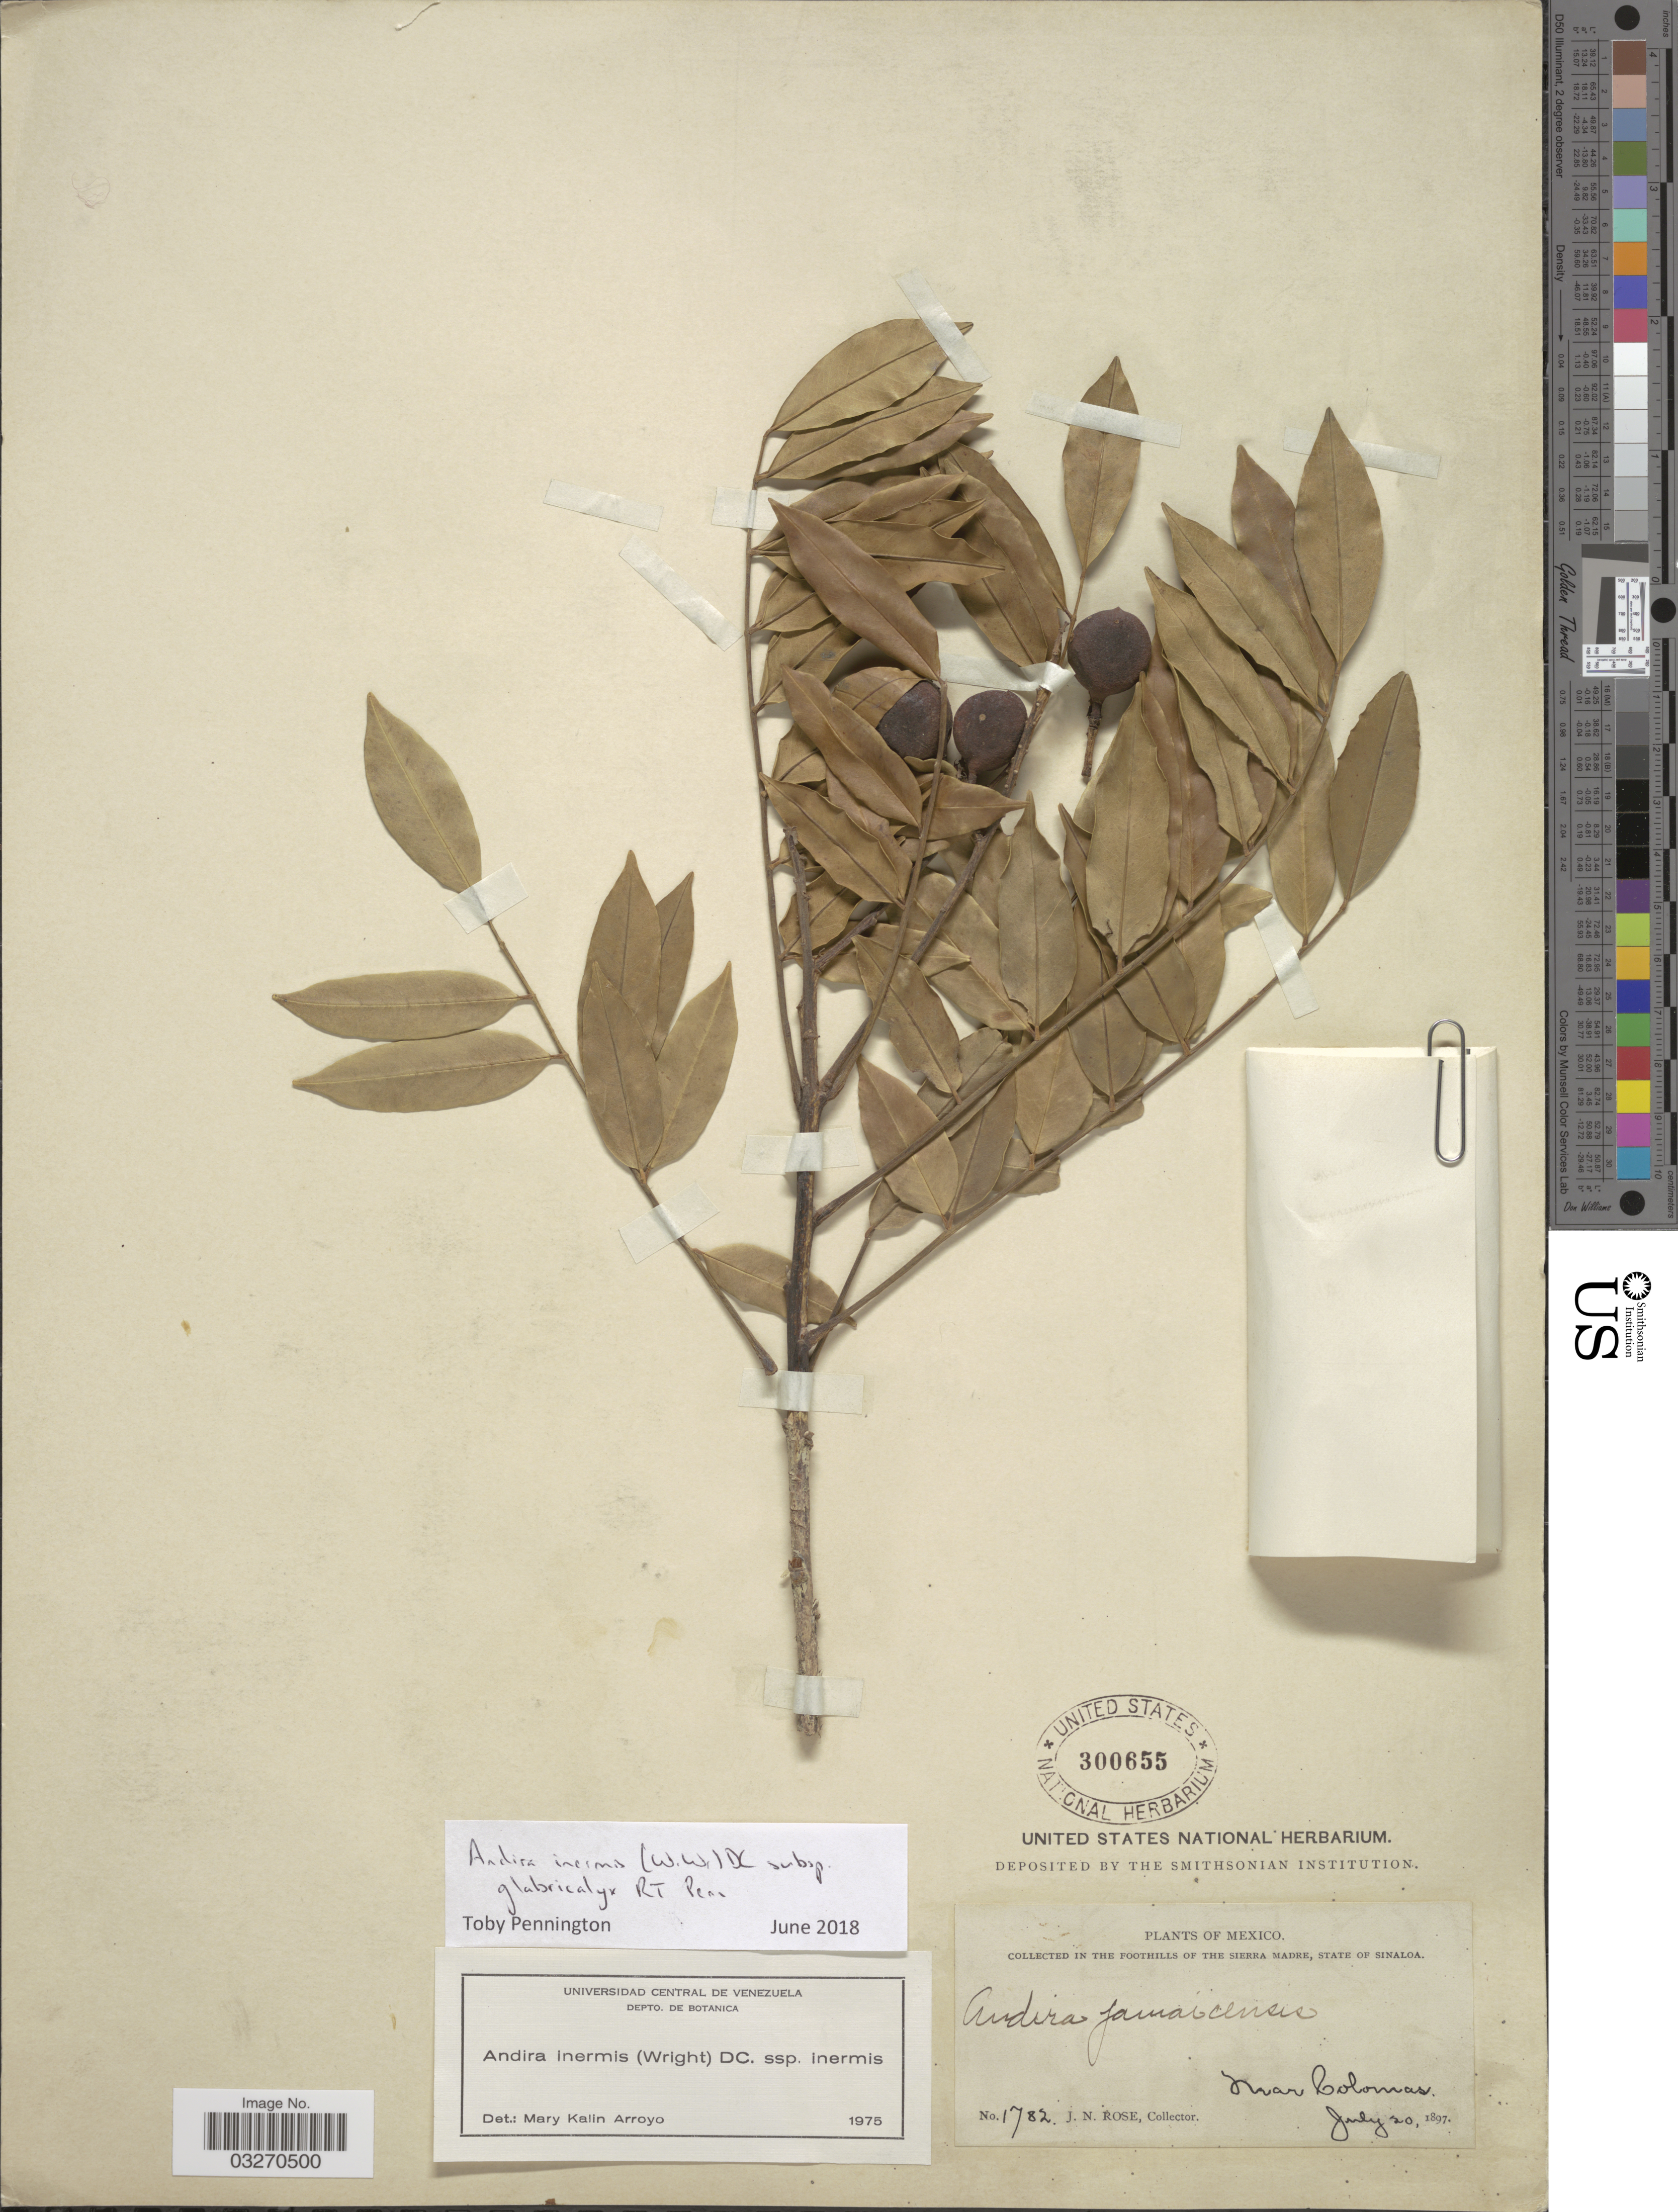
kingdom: Plantae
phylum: Tracheophyta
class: Magnoliopsida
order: Fabales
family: Fabaceae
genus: Andira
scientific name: Andira inermis subsp. glabricalyx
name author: R.T. Penn.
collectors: J. N. Rose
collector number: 1782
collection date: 1897-07-20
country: Mexico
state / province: Sinaloa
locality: Collected in the Foothills of the Sierra Madre. Near Colomas.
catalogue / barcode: US 300655